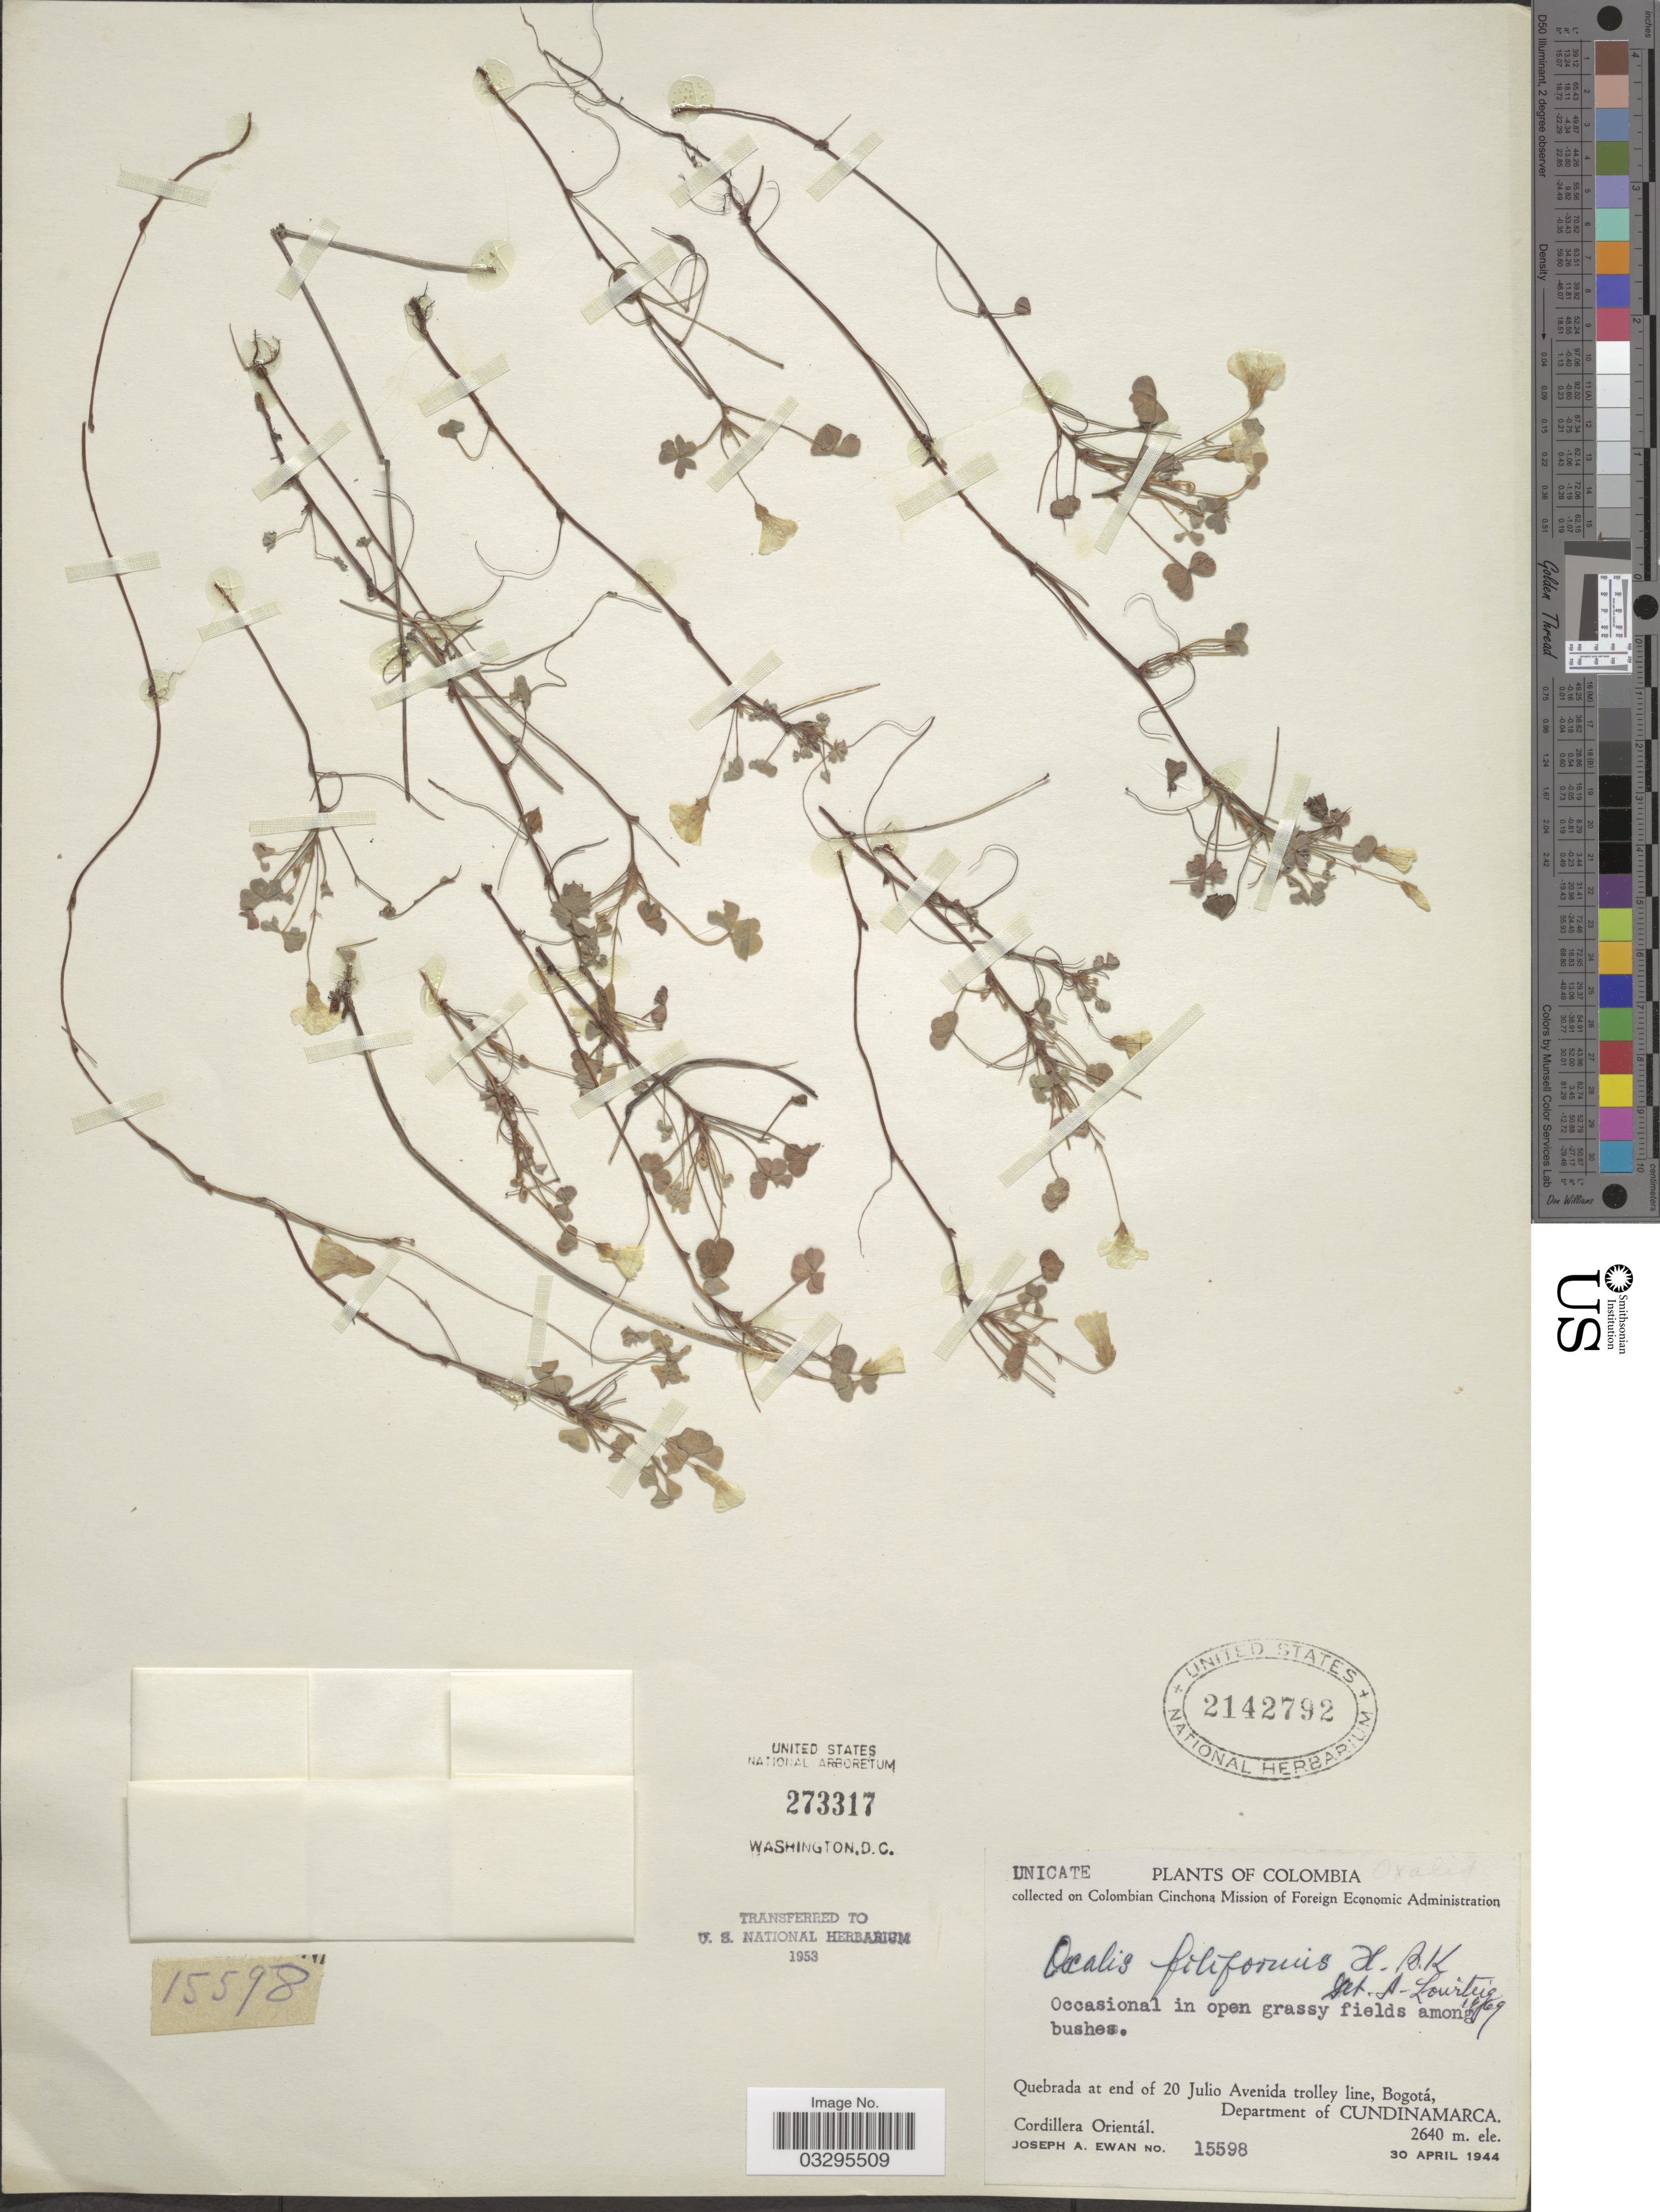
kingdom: Plantae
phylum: Tracheophyta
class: Magnoliopsida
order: Oxalidales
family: Oxalidaceae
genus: Oxalis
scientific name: Oxalis filiformis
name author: Kunth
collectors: J. A. Ewan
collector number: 15598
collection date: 1944-04-30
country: Colombia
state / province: Cundinamarca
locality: Quebrada at end of 20 Julio Avenida trolley line, Bogotá, Department of Cundinamarca. Cordillera Orientál.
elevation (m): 2640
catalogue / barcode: US 2142792